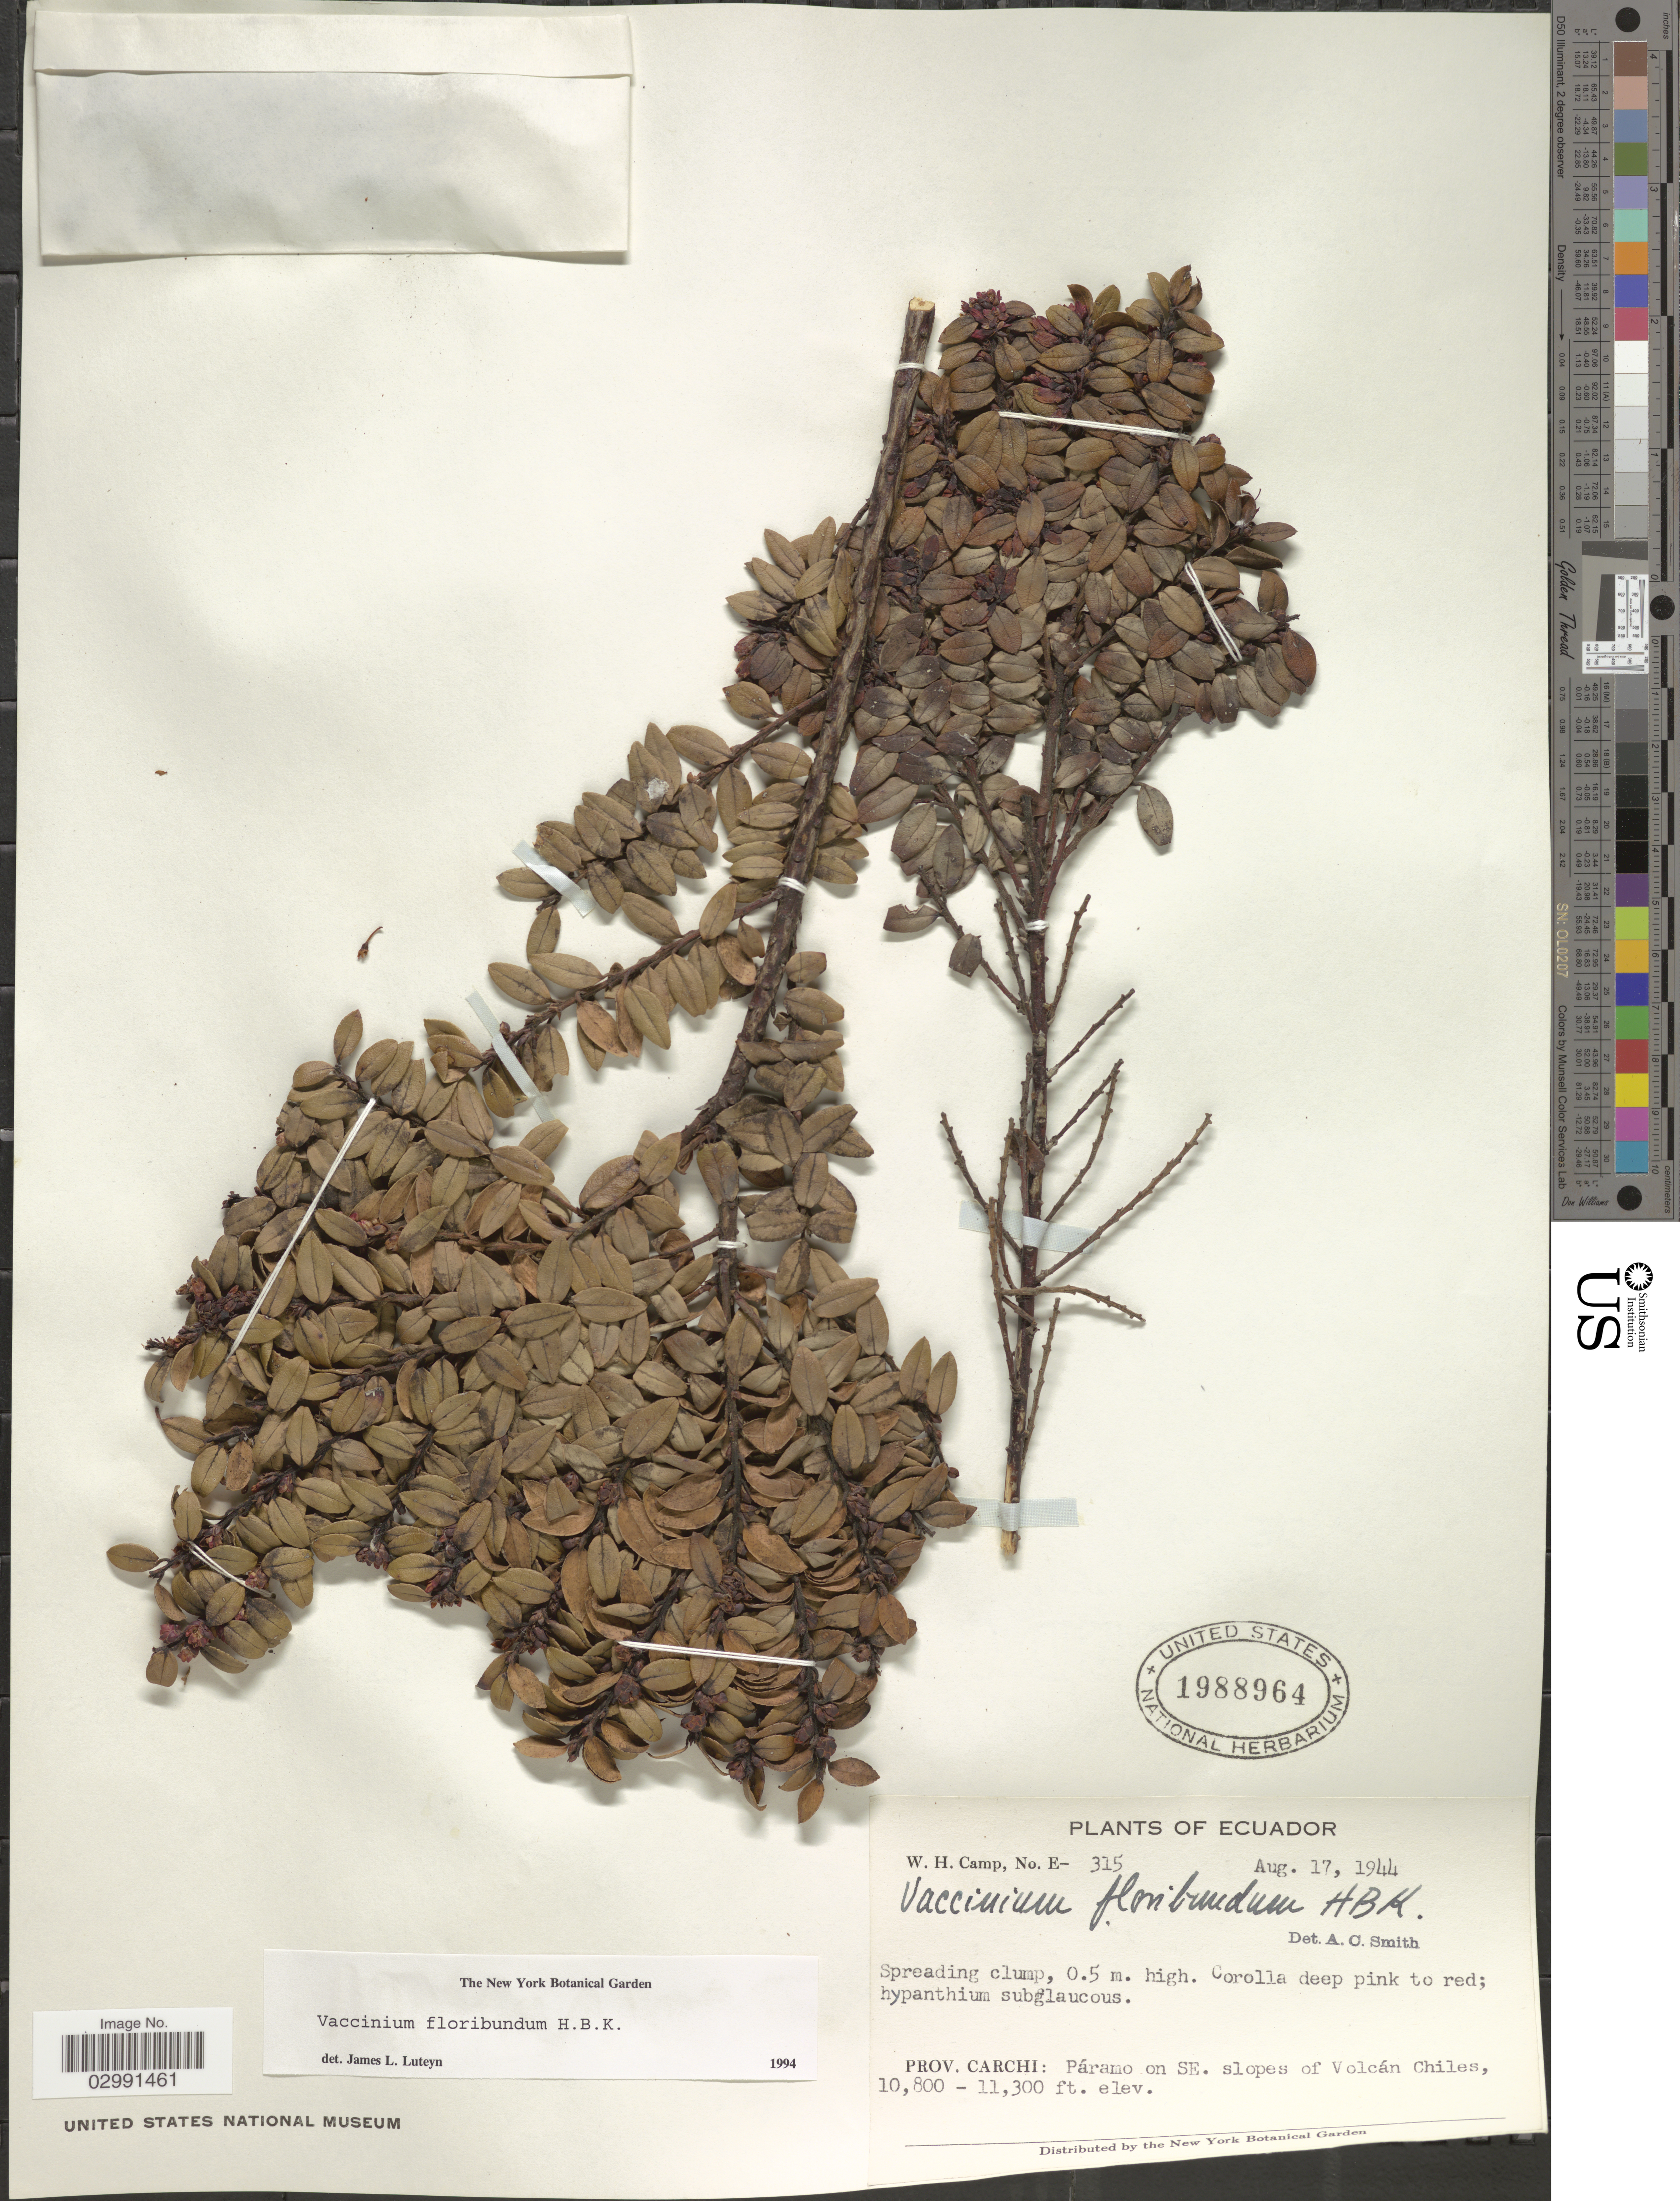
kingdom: Plantae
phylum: Tracheophyta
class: Magnoliopsida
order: Ericales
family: Ericaceae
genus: Vaccinium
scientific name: Vaccinium floribundum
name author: Kunth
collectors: W. H. Camp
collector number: E-315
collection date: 1944-08-17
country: Ecuador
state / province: Carchi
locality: Páramo on SE. slopes of Volcán Chiles.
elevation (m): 3292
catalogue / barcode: US 1988964